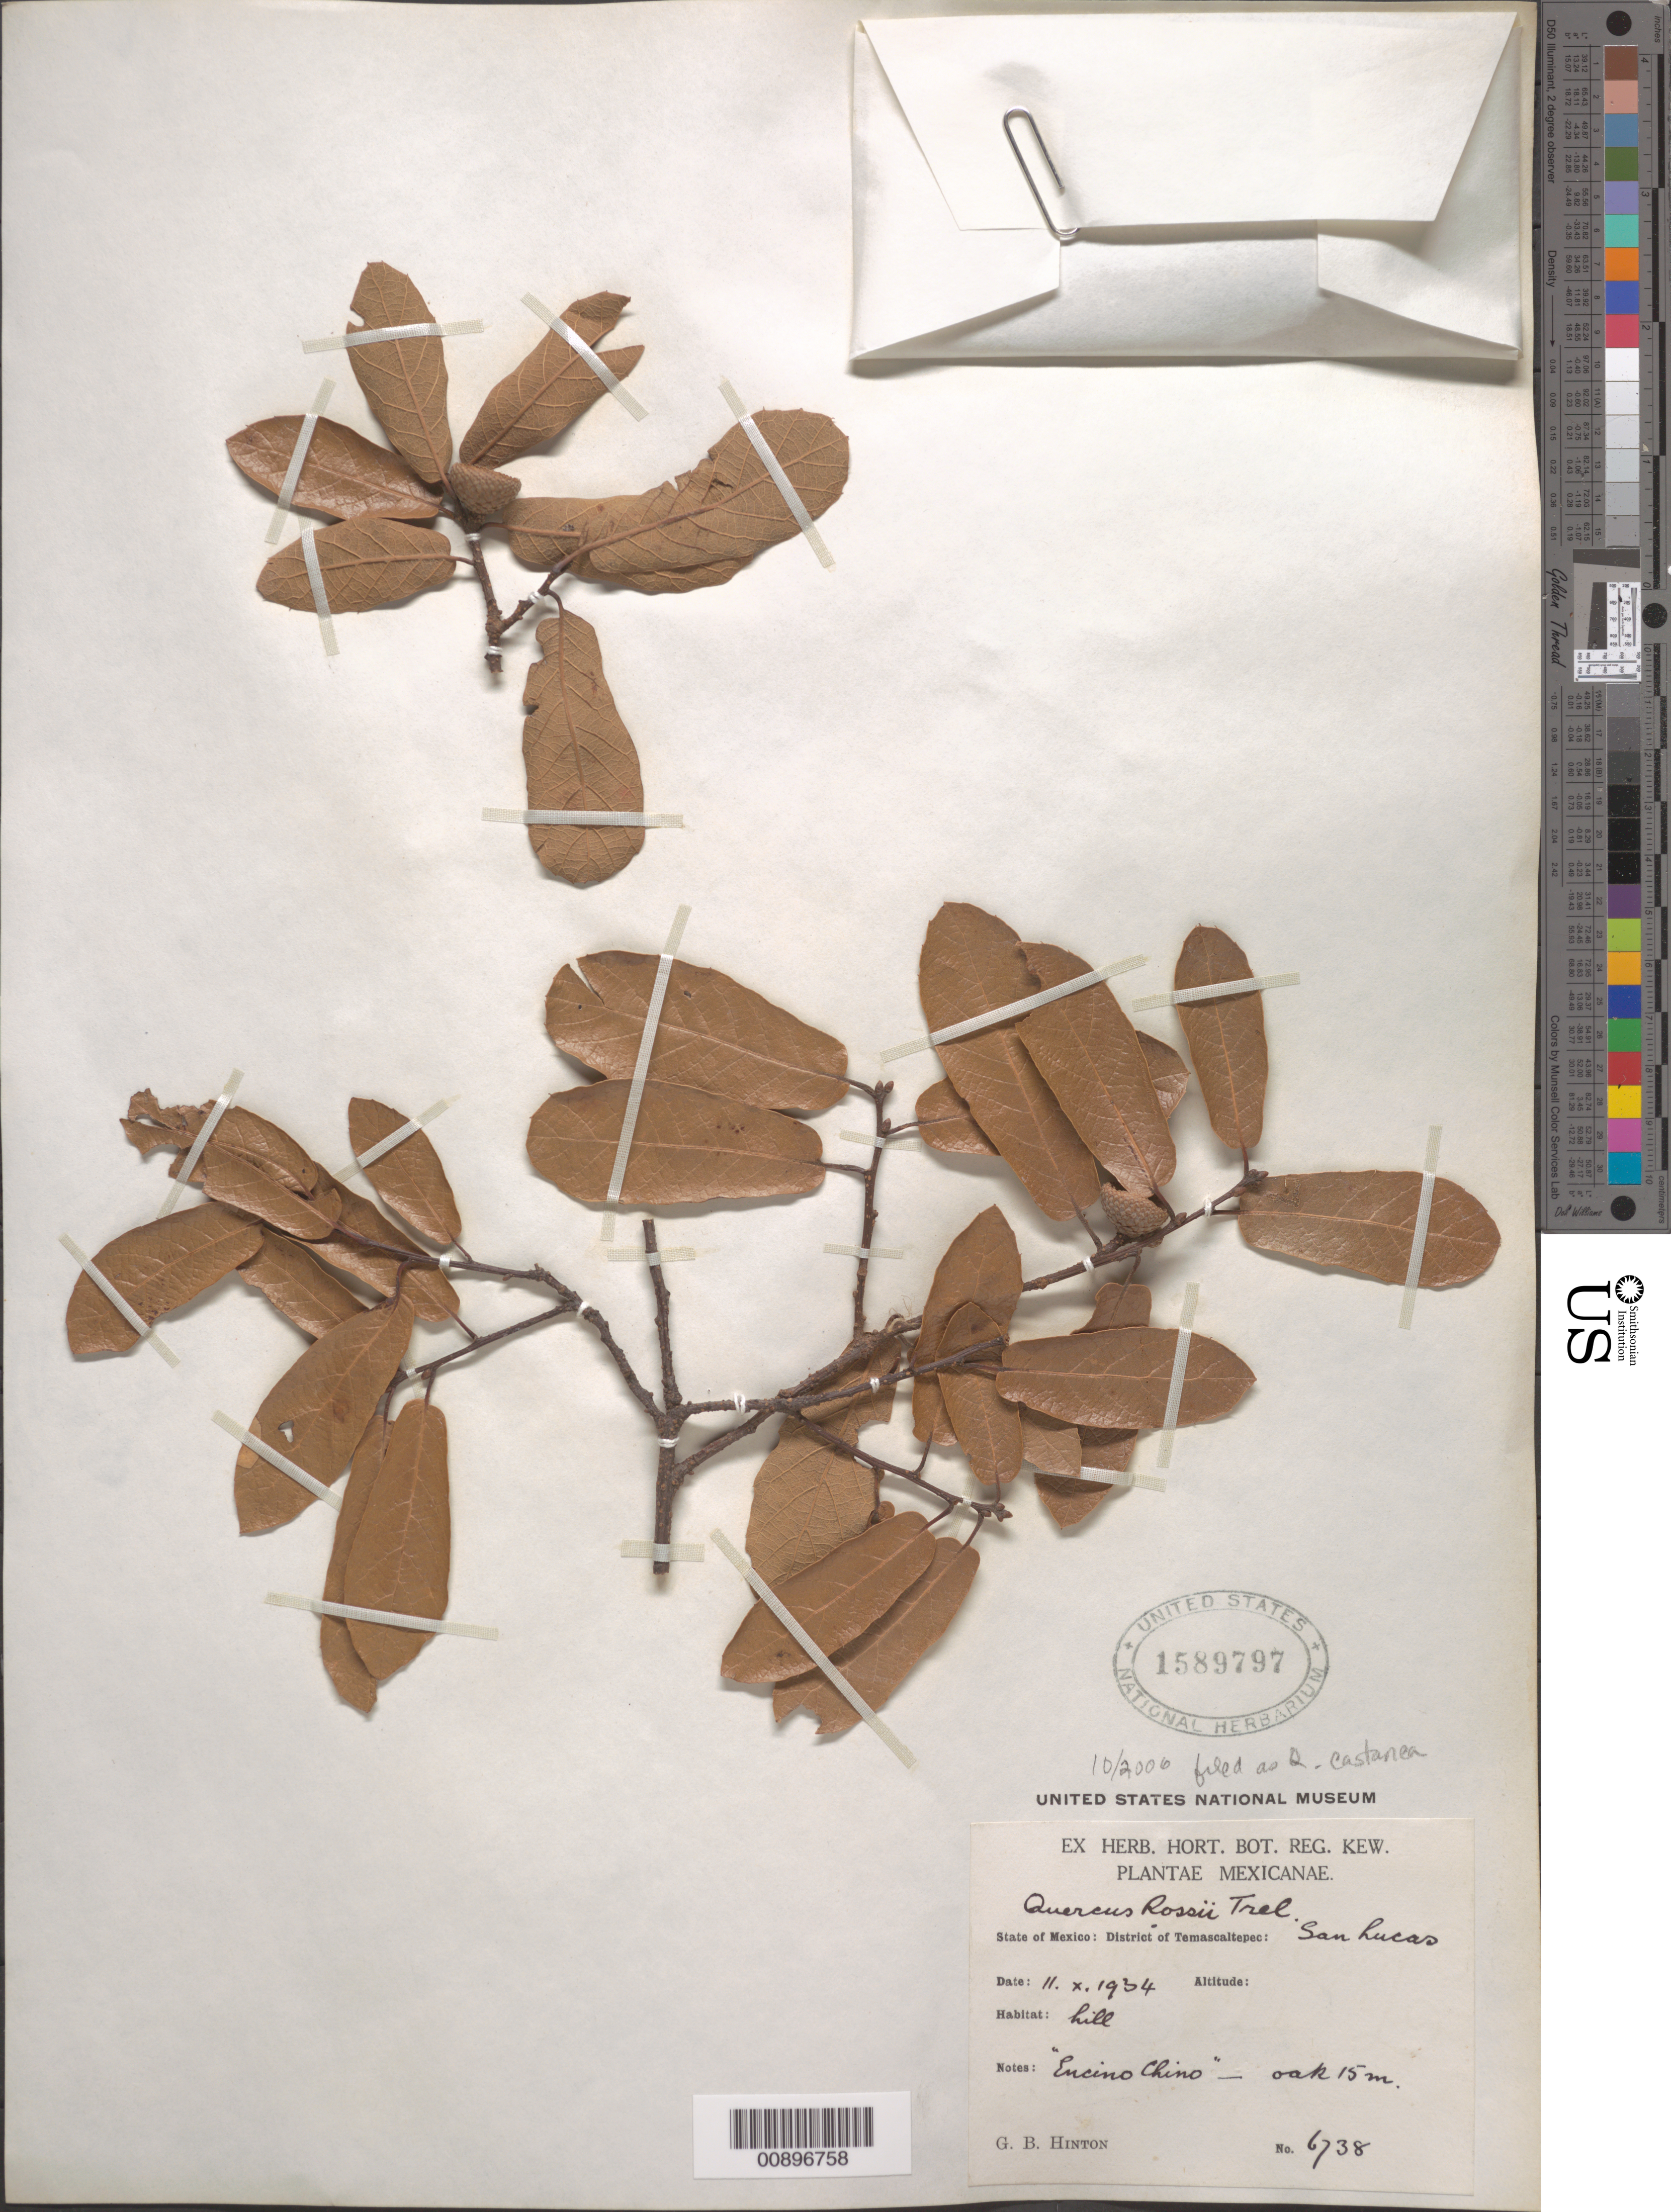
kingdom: Plantae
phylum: Tracheophyta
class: Magnoliopsida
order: Fagales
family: Fagaceae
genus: Quercus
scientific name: Quercus castanea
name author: Née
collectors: G. B. Hinton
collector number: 6738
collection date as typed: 11 Oct 1934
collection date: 1934-10-11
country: Mexico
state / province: México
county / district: Temascaltepec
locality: State of México: District of Temascaltepec: San Lucas.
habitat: Hill.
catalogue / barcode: US 1589797